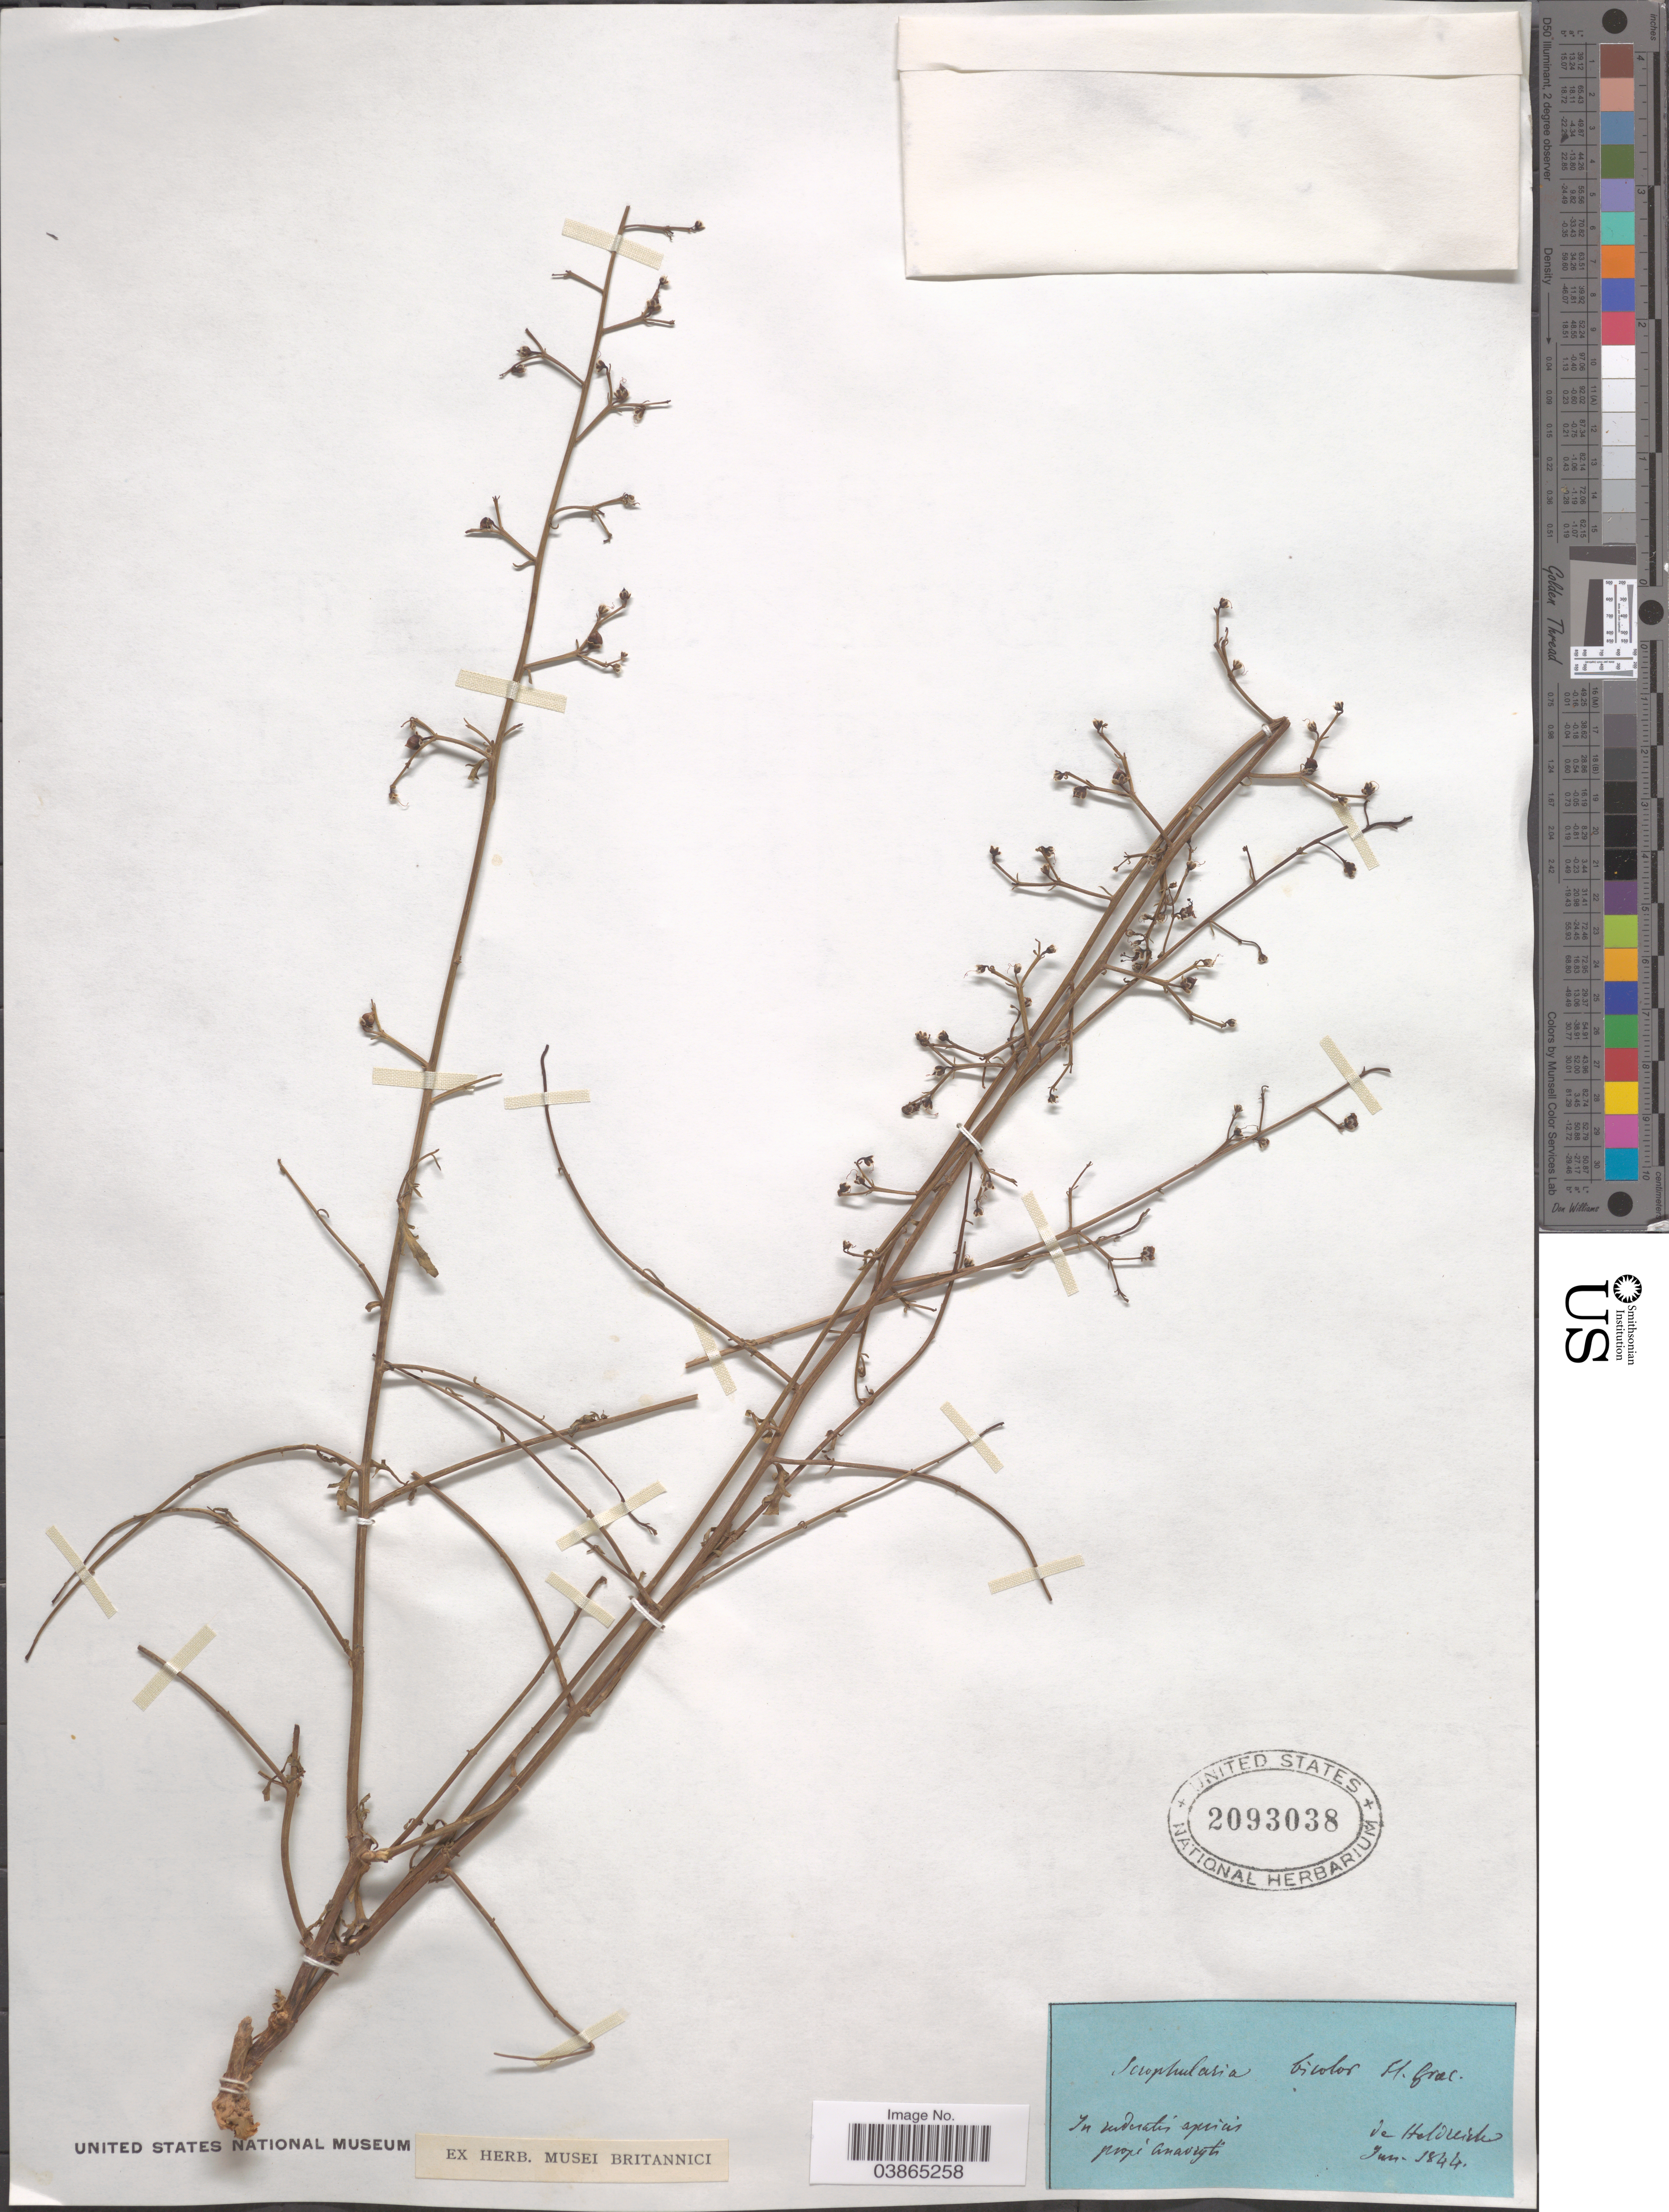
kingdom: Plantae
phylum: Tracheophyta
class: Magnoliopsida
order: Lamiales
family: Scrophulariaceae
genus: Scrophularia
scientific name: Scrophularia bicolor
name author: Sm.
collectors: -. De Heldreich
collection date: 1844-06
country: Greece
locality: Grac. In underatis apricis prope Anavriti.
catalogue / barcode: US 2093038